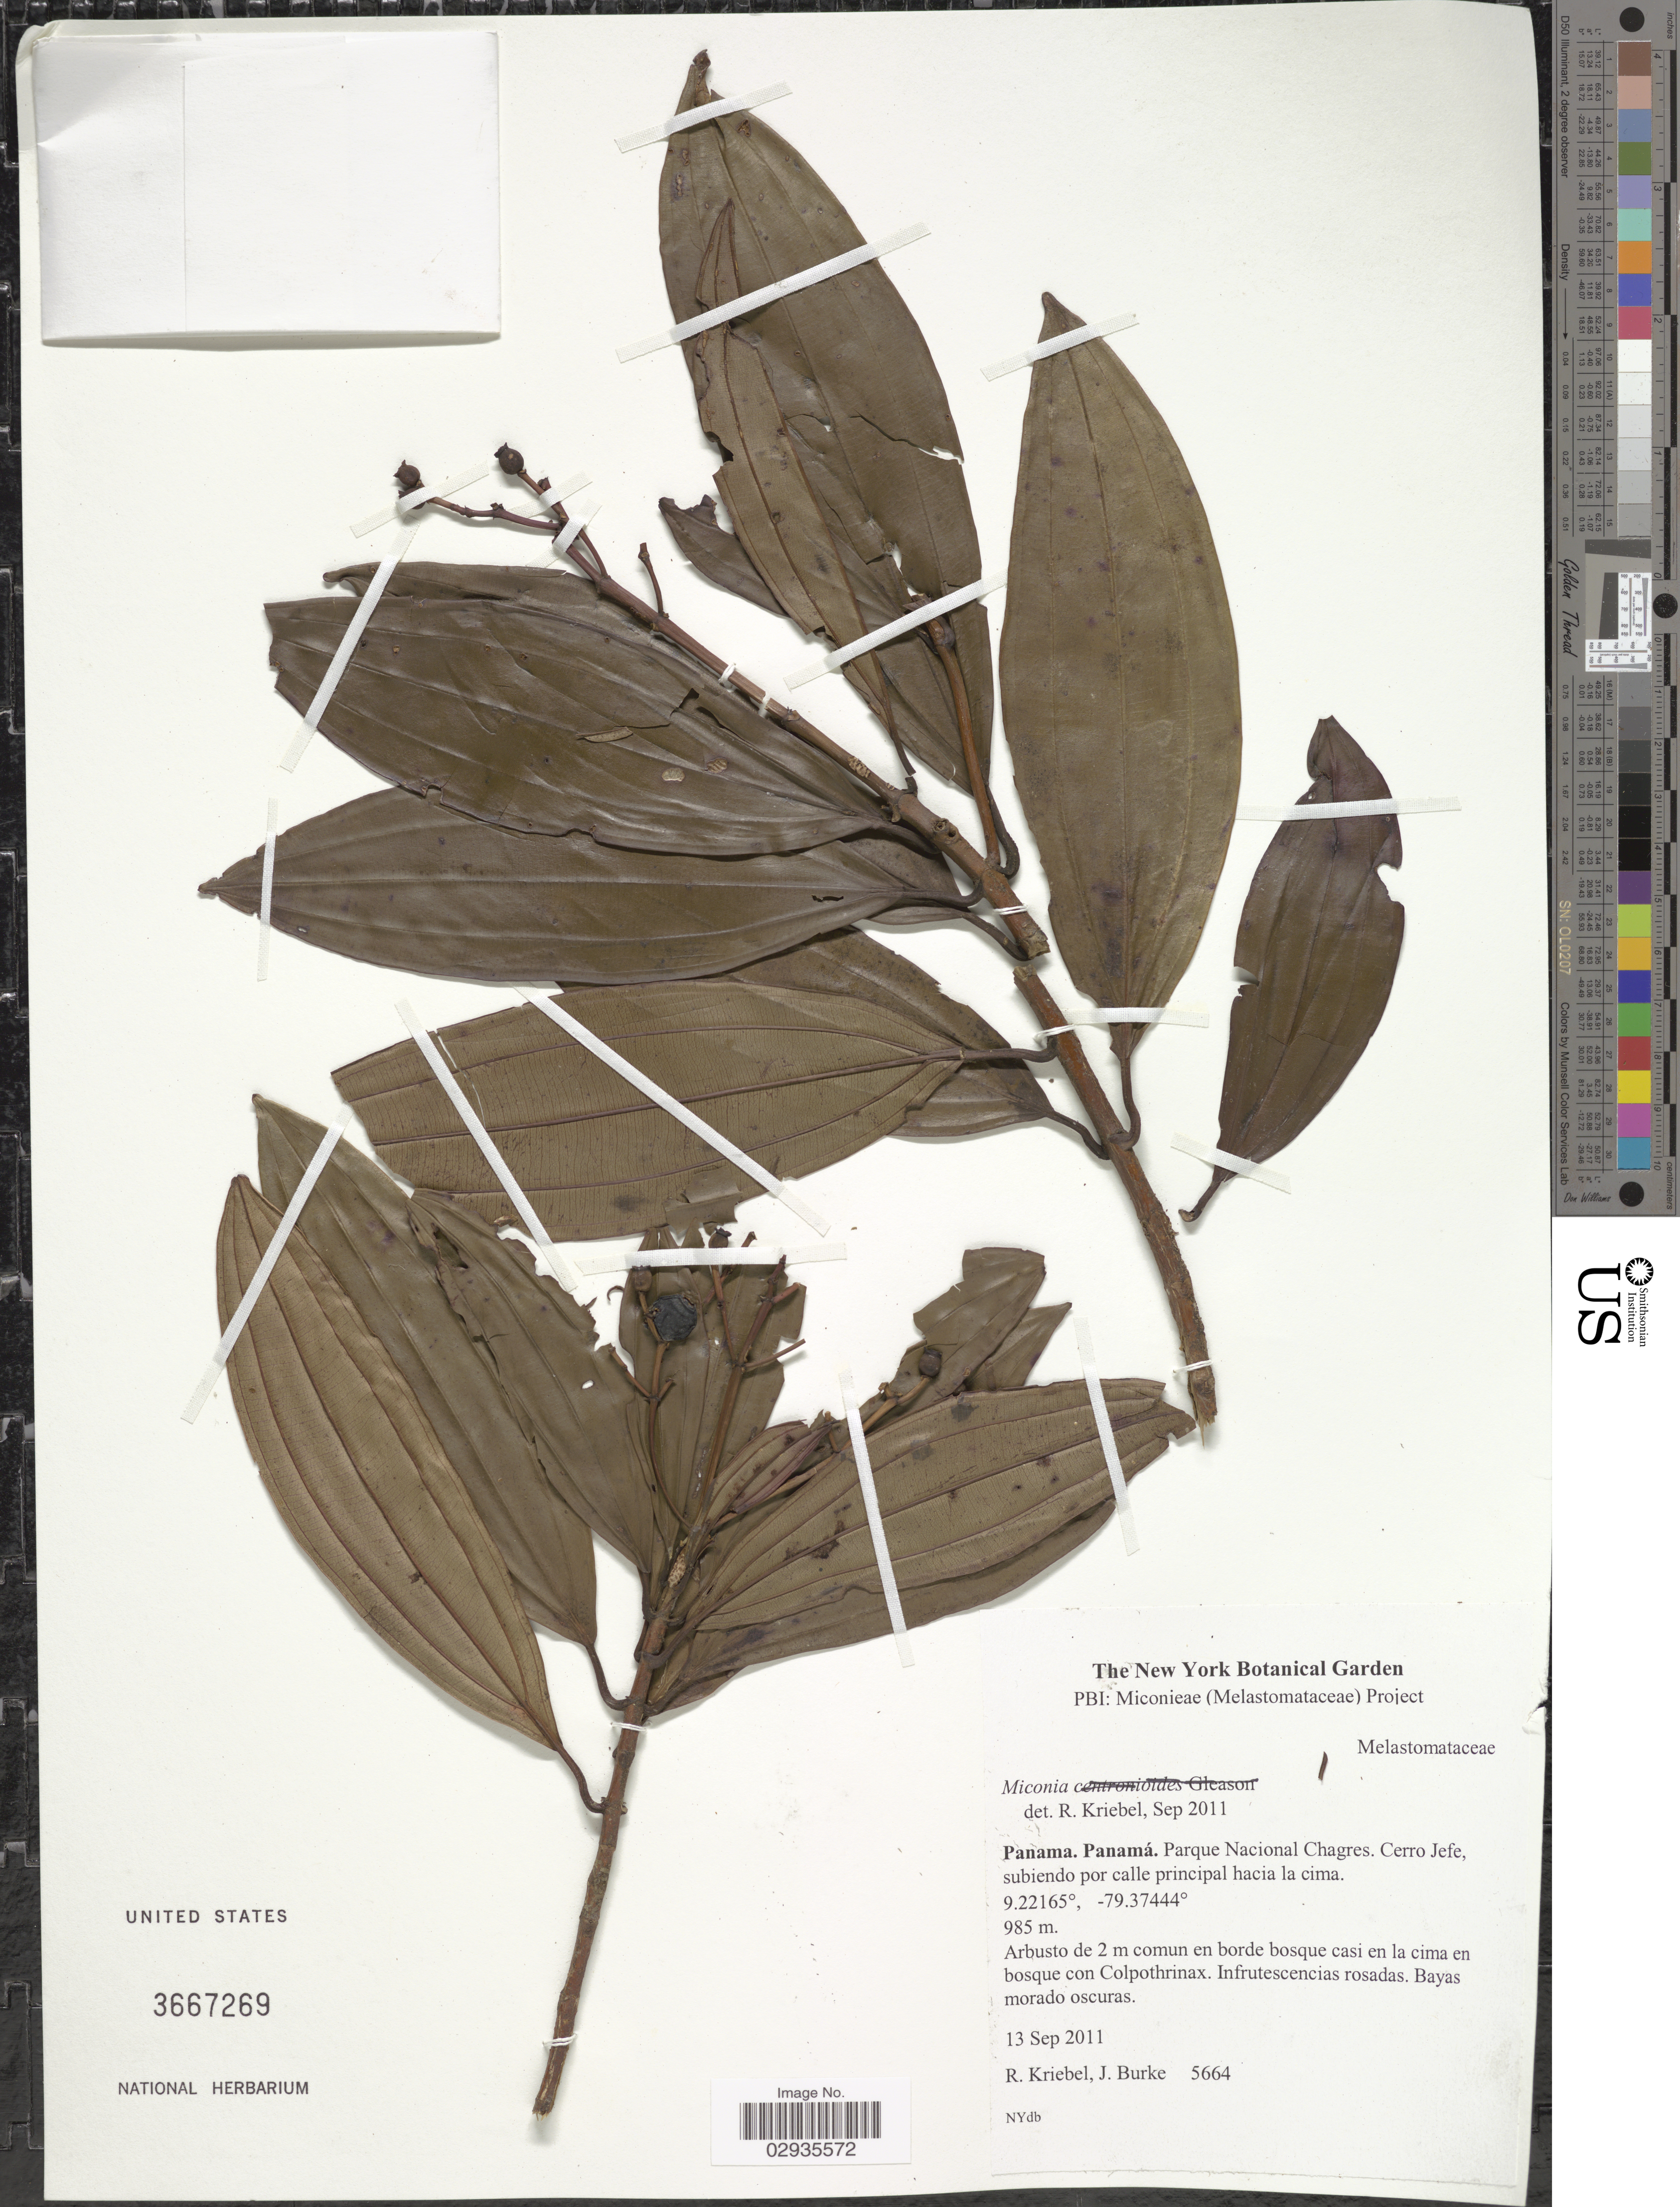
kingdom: Plantae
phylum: Tracheophyta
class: Magnoliopsida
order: Myrtales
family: Melastomataceae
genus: Miconia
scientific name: Miconia sp.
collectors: R. Kriebel & J. Burke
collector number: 5664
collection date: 2011-09-13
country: Panama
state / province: Panamá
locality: Parque Nacional Chagres. Cerro Jefe, subiendo por calle principal hacia la cima.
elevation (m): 985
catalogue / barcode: US 3667269